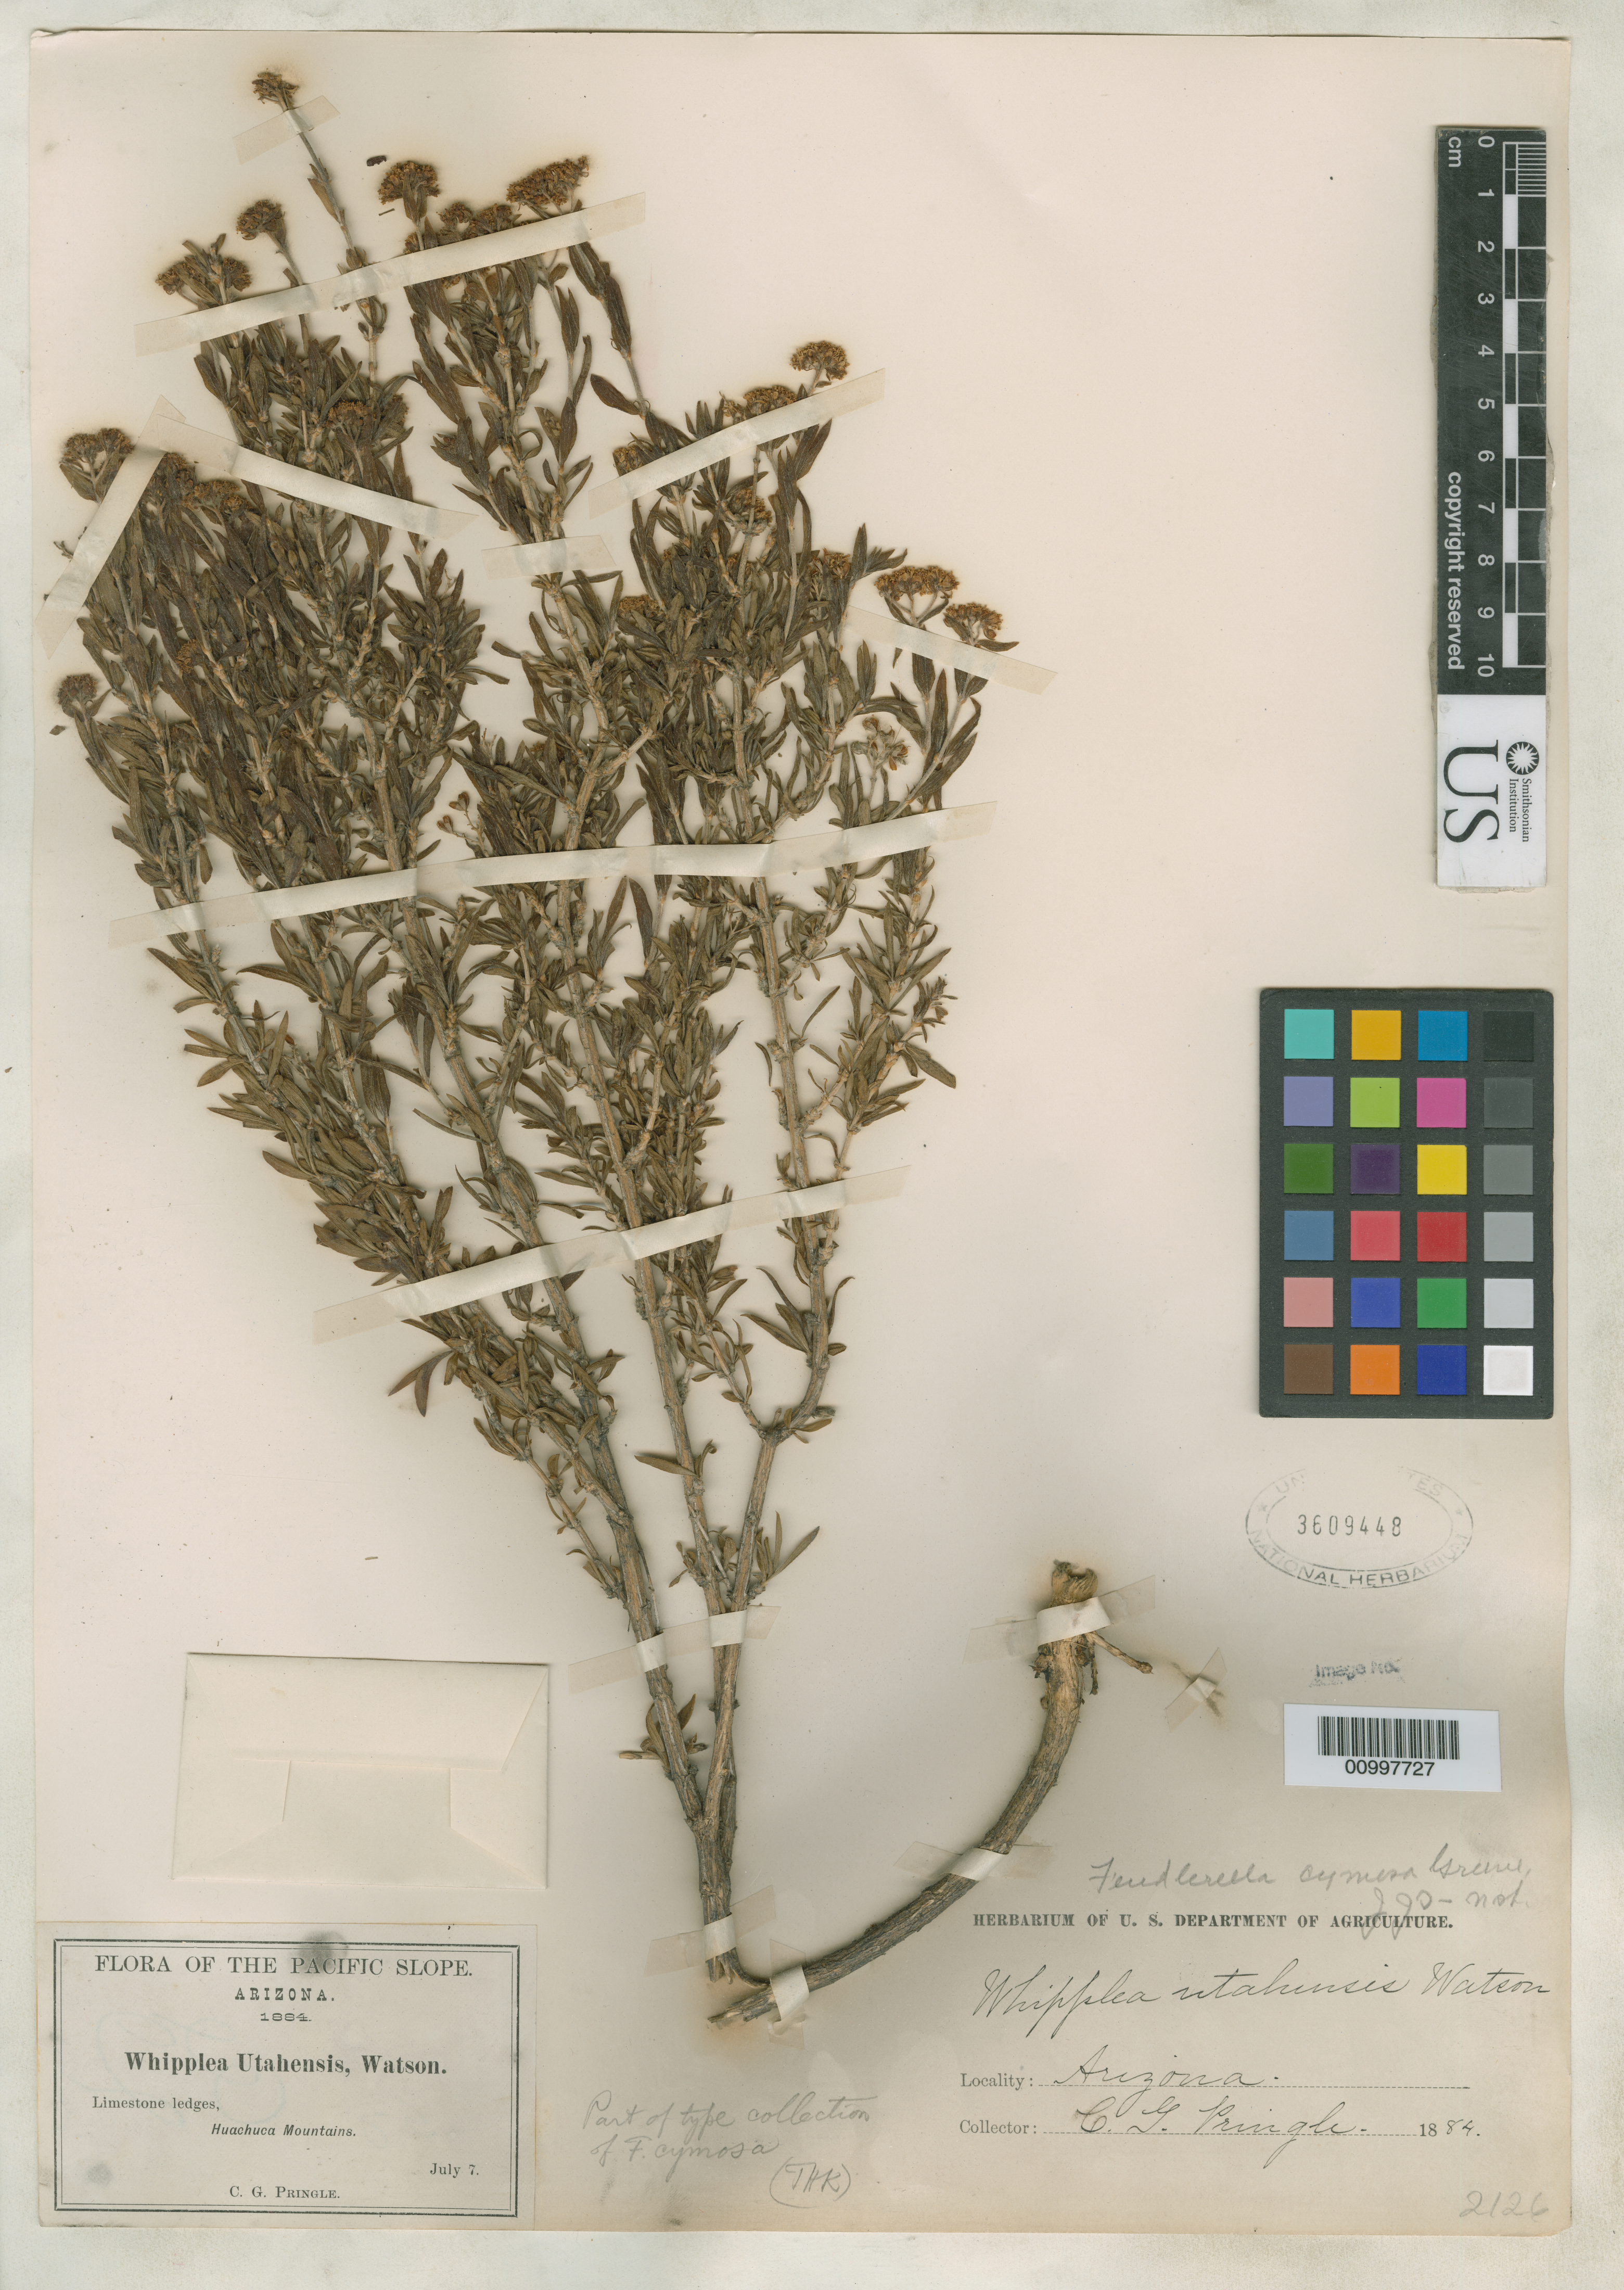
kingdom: Plantae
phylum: Tracheophyta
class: Magnoliopsida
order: Cornales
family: Hydrangeaceae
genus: Fendlerella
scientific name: Fendlerella cymosa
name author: Greene ex Wooton & Standl.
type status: Isotype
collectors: C. G. Pringle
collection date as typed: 07 Jul 1884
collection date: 1884-07-07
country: United States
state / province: Arizona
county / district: Cochise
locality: Limestone ledges, Huachuca Mountains.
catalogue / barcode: US 3609448